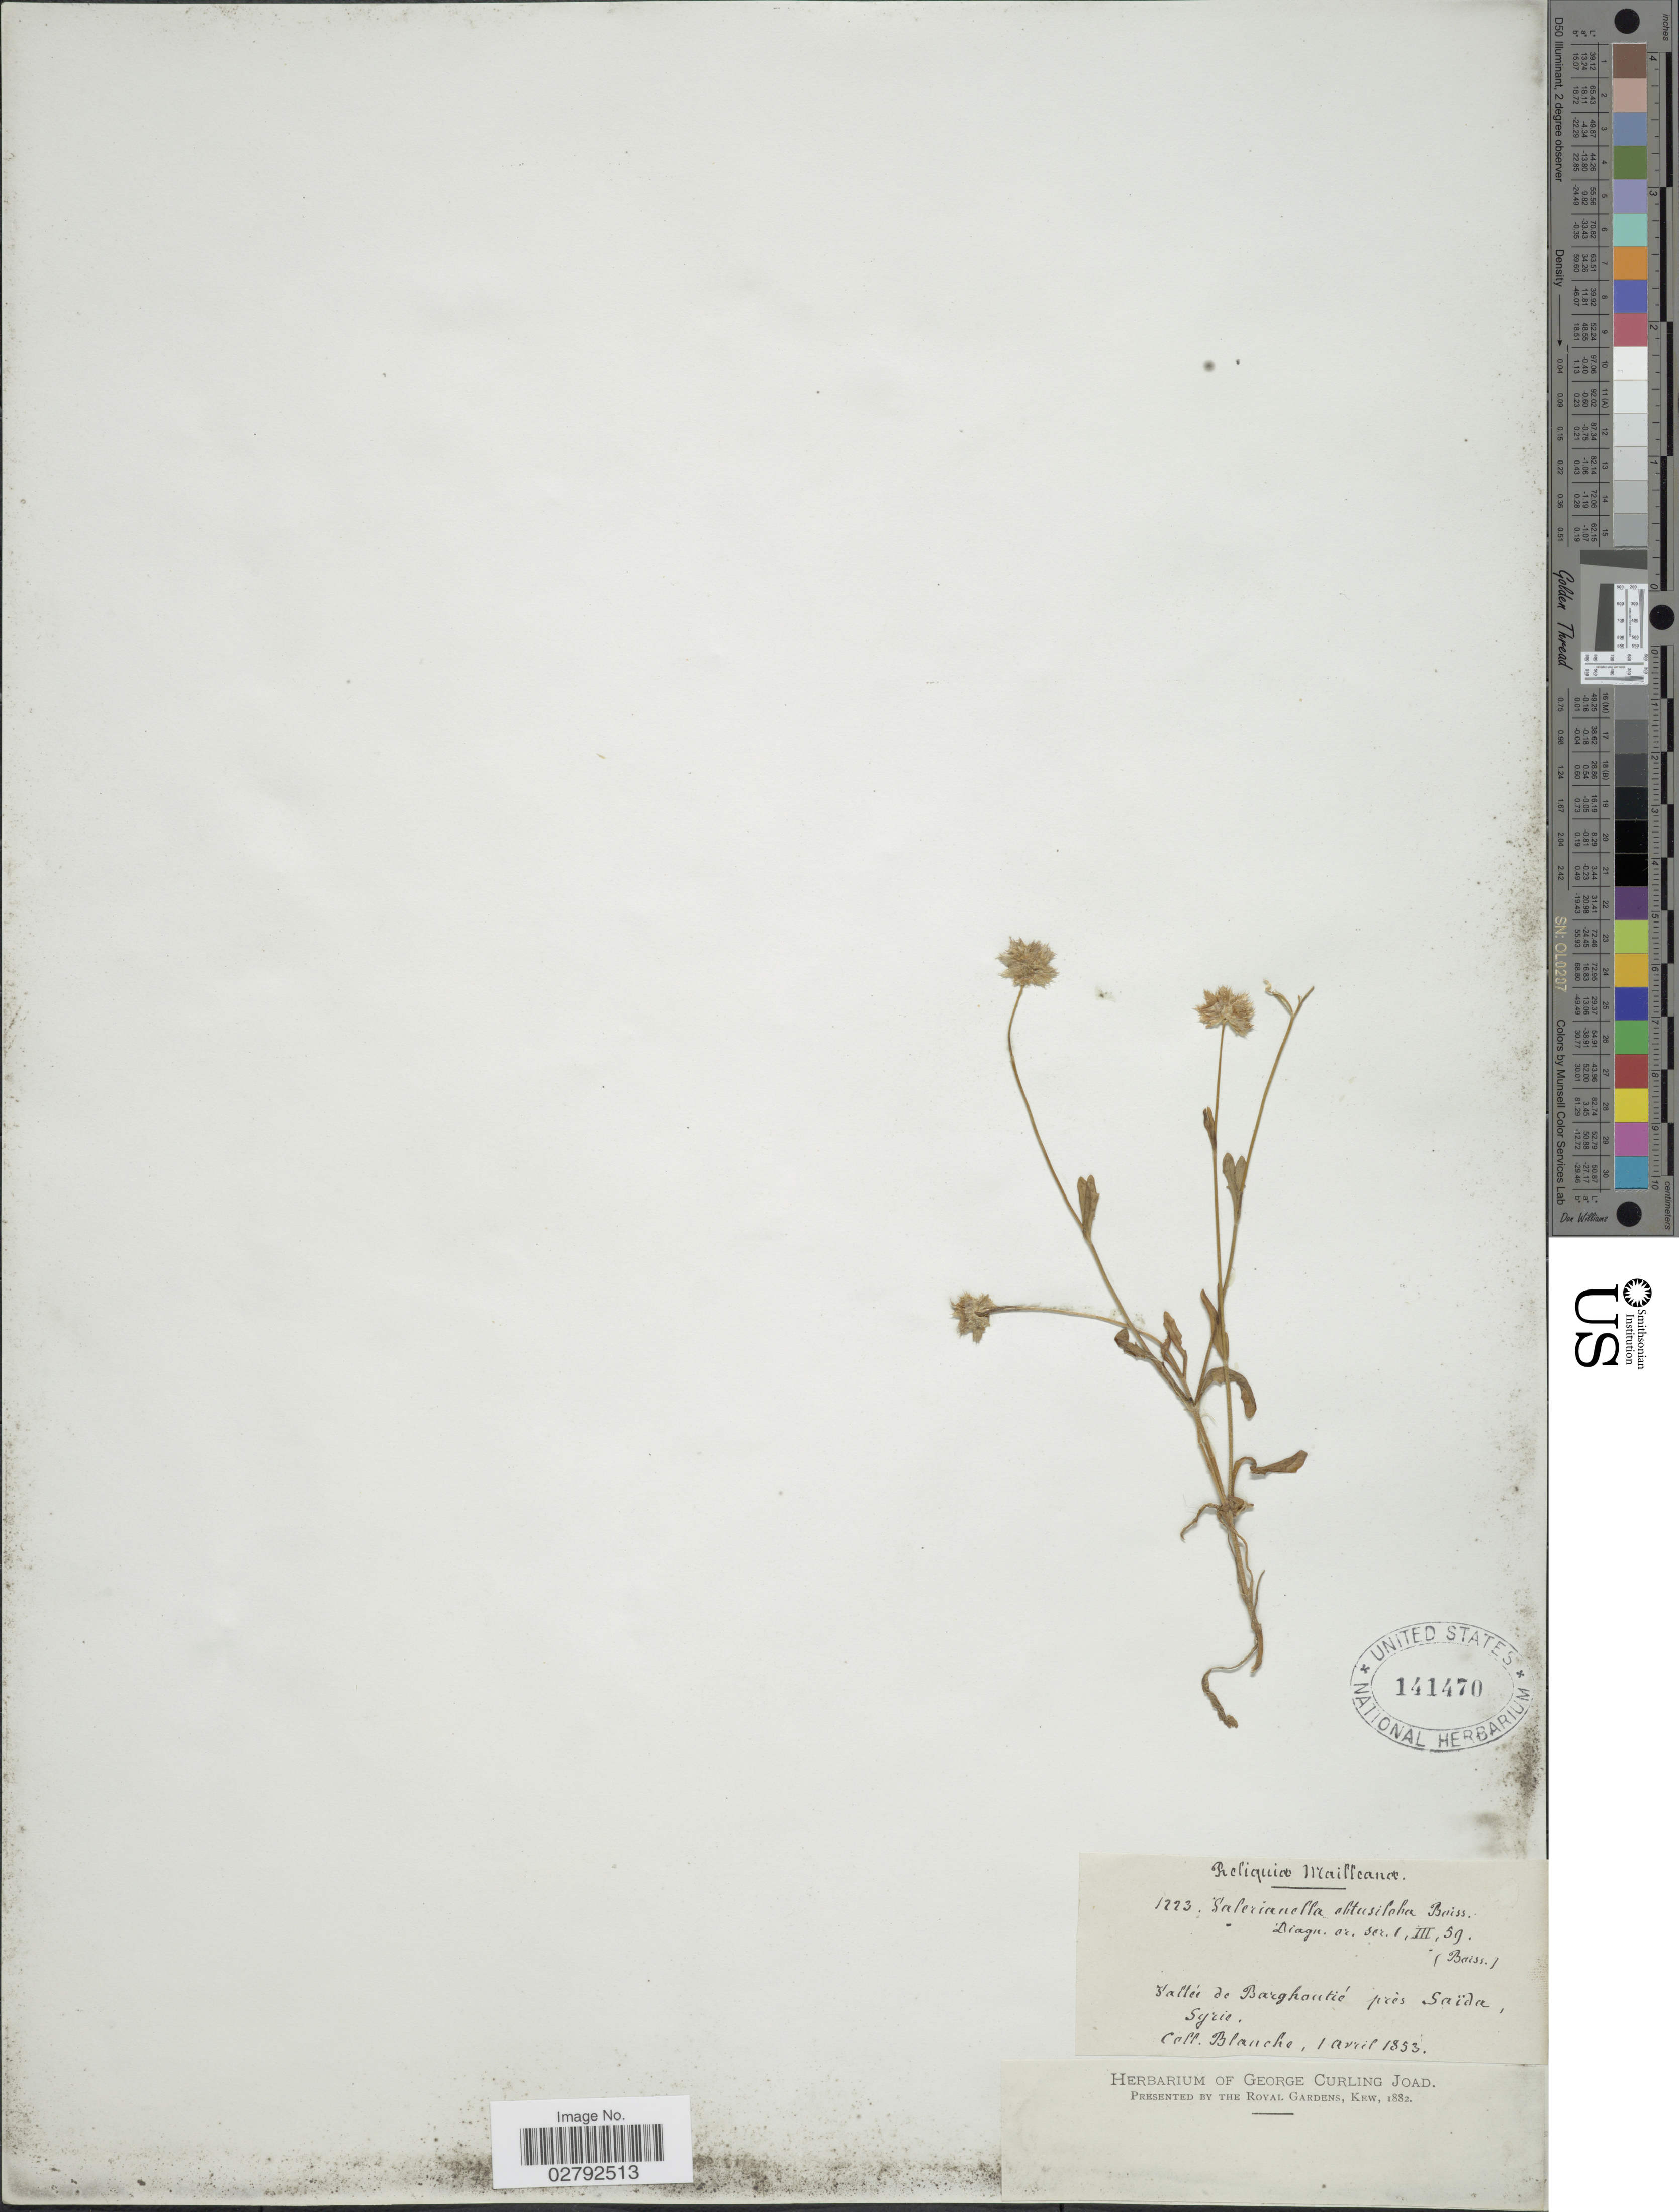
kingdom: Plantae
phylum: Tracheophyta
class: Magnoliopsida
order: Dipsacales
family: Caprifoliaceae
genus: Valerianella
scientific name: Valerianella obtusiloba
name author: Boiss.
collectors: -. Blanche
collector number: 1223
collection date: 1853-04-01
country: Syria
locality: Vallée de Barghantié près Saïda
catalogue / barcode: US 141470